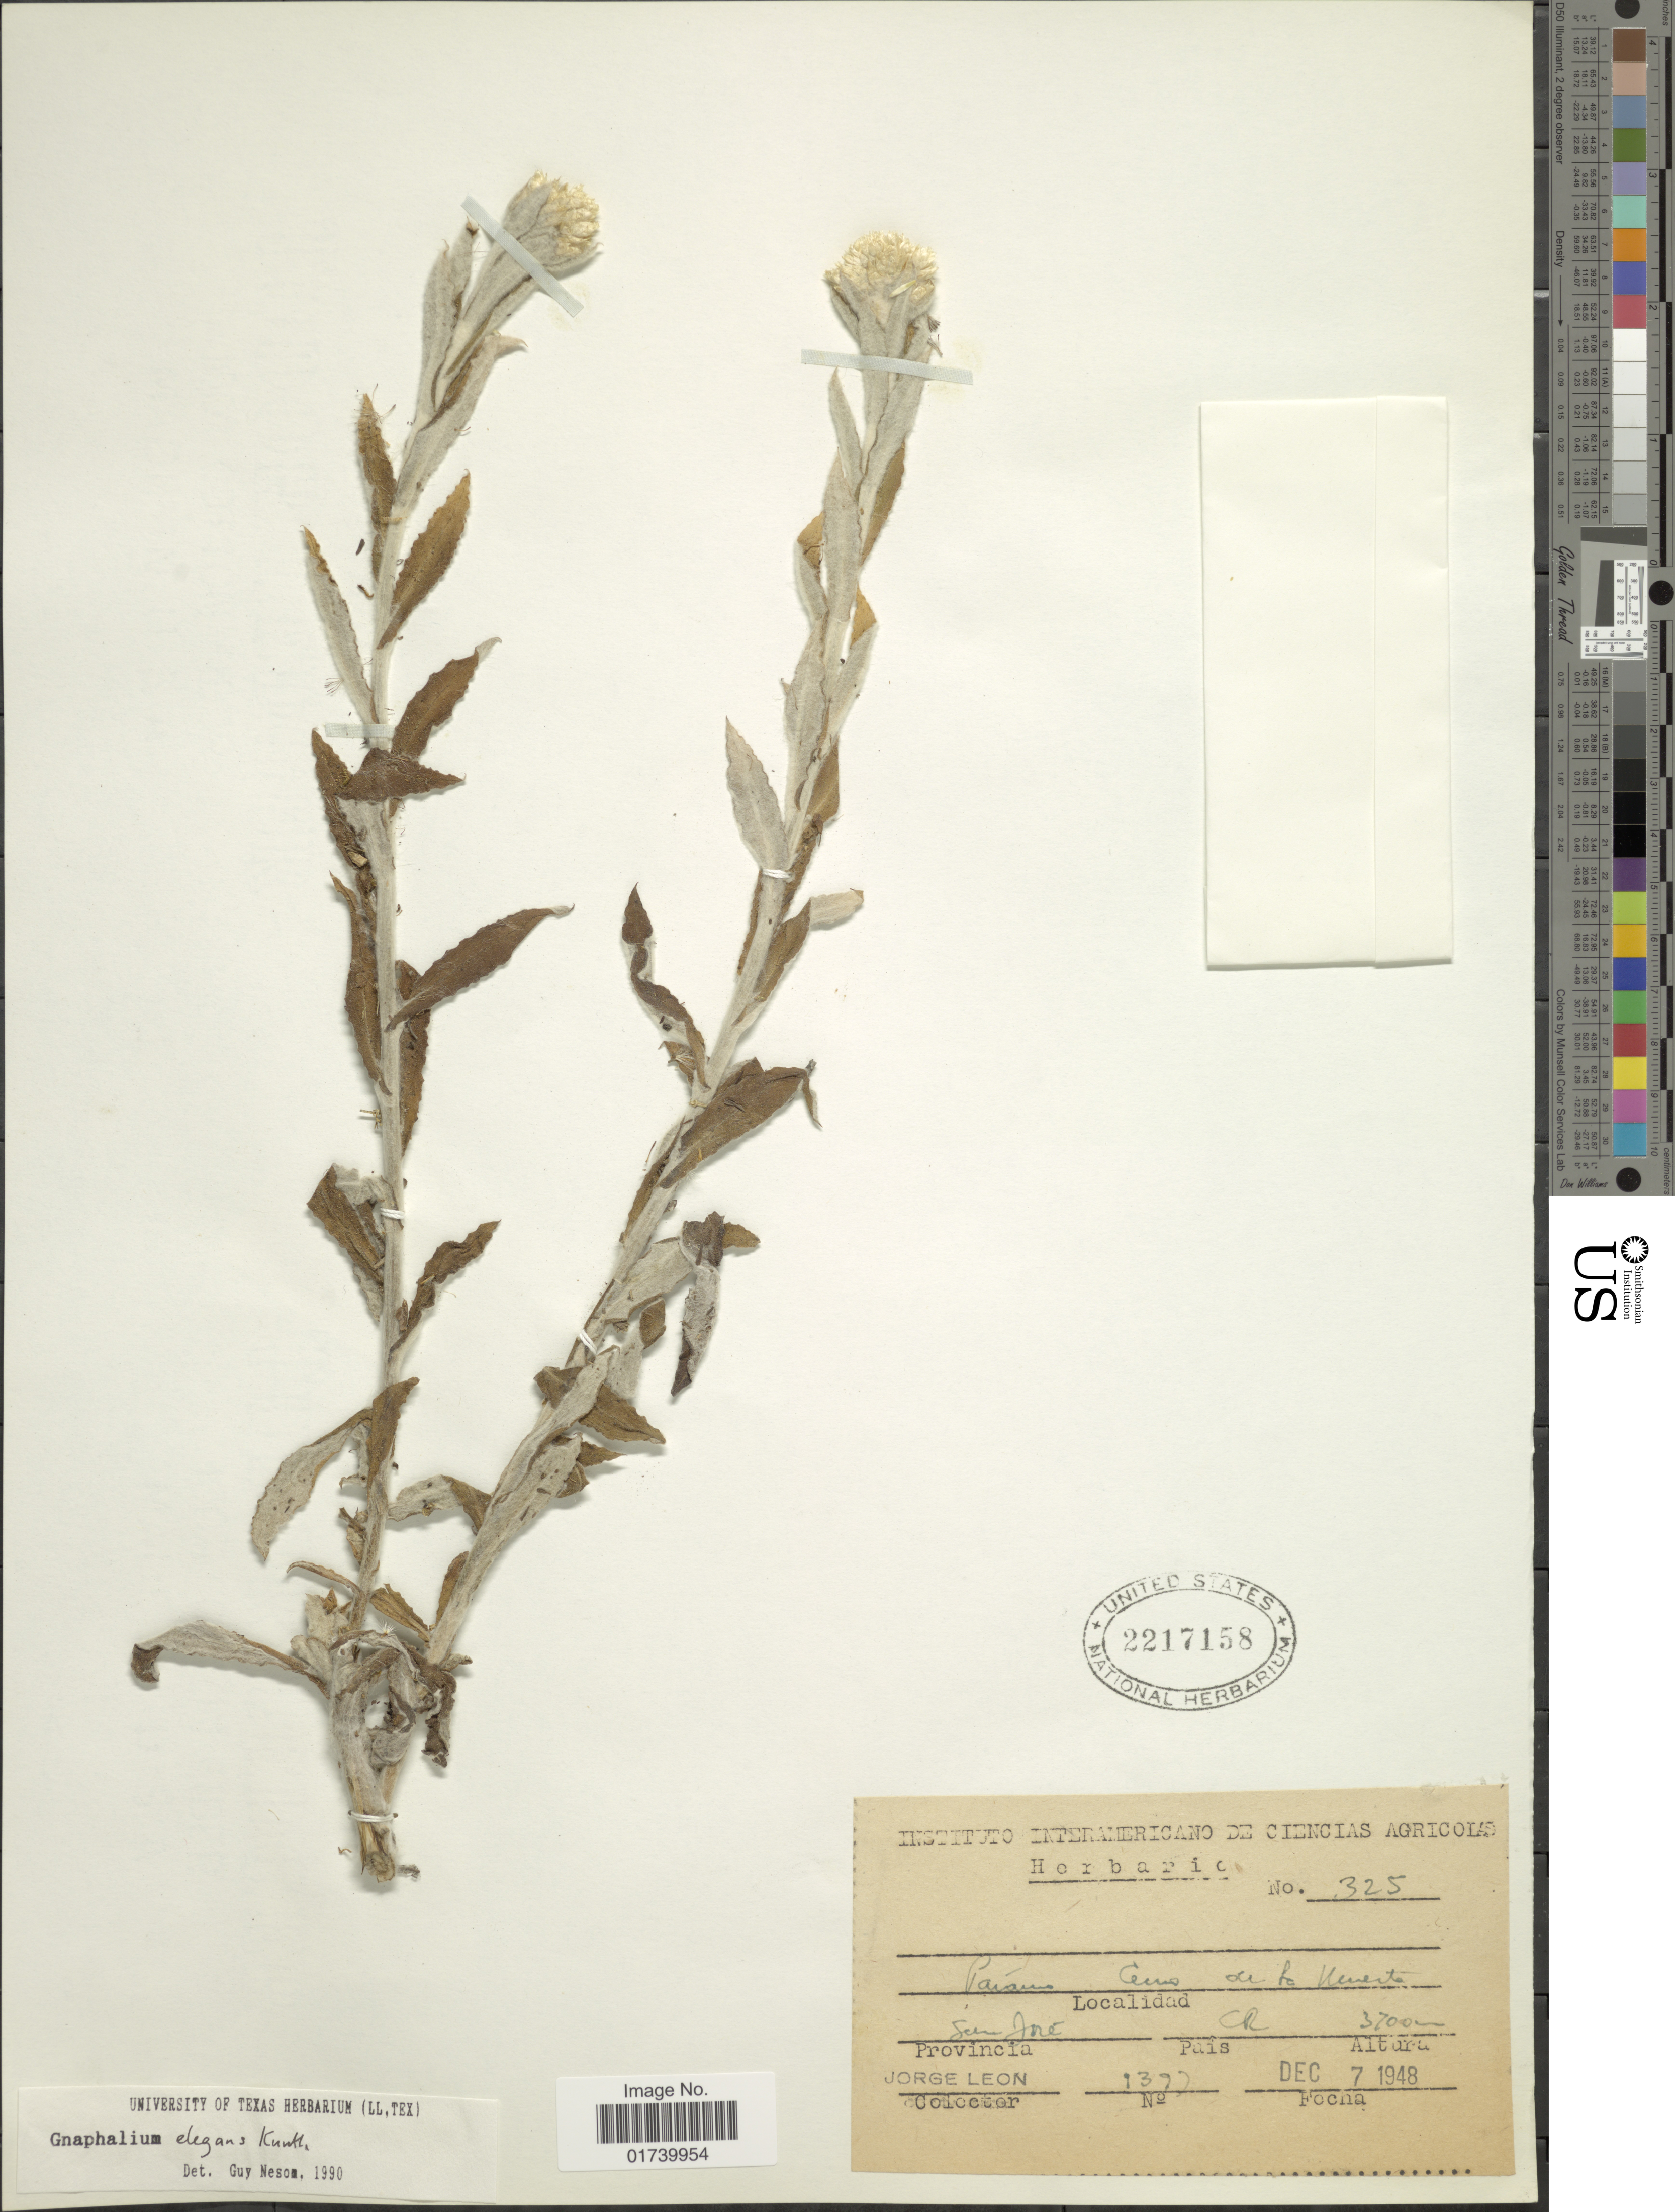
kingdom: Plantae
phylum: Tracheophyta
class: Magnoliopsida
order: Asterales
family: Asteraceae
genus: Pseudognaphalium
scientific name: Pseudognaphalium elegans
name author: (Kunth) Kartesz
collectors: J. León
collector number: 1397/325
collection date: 1948-12-07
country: Costa Rica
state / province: San José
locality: Parano Cerro de la Vicente, San Jose.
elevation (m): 3700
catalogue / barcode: US 2217158